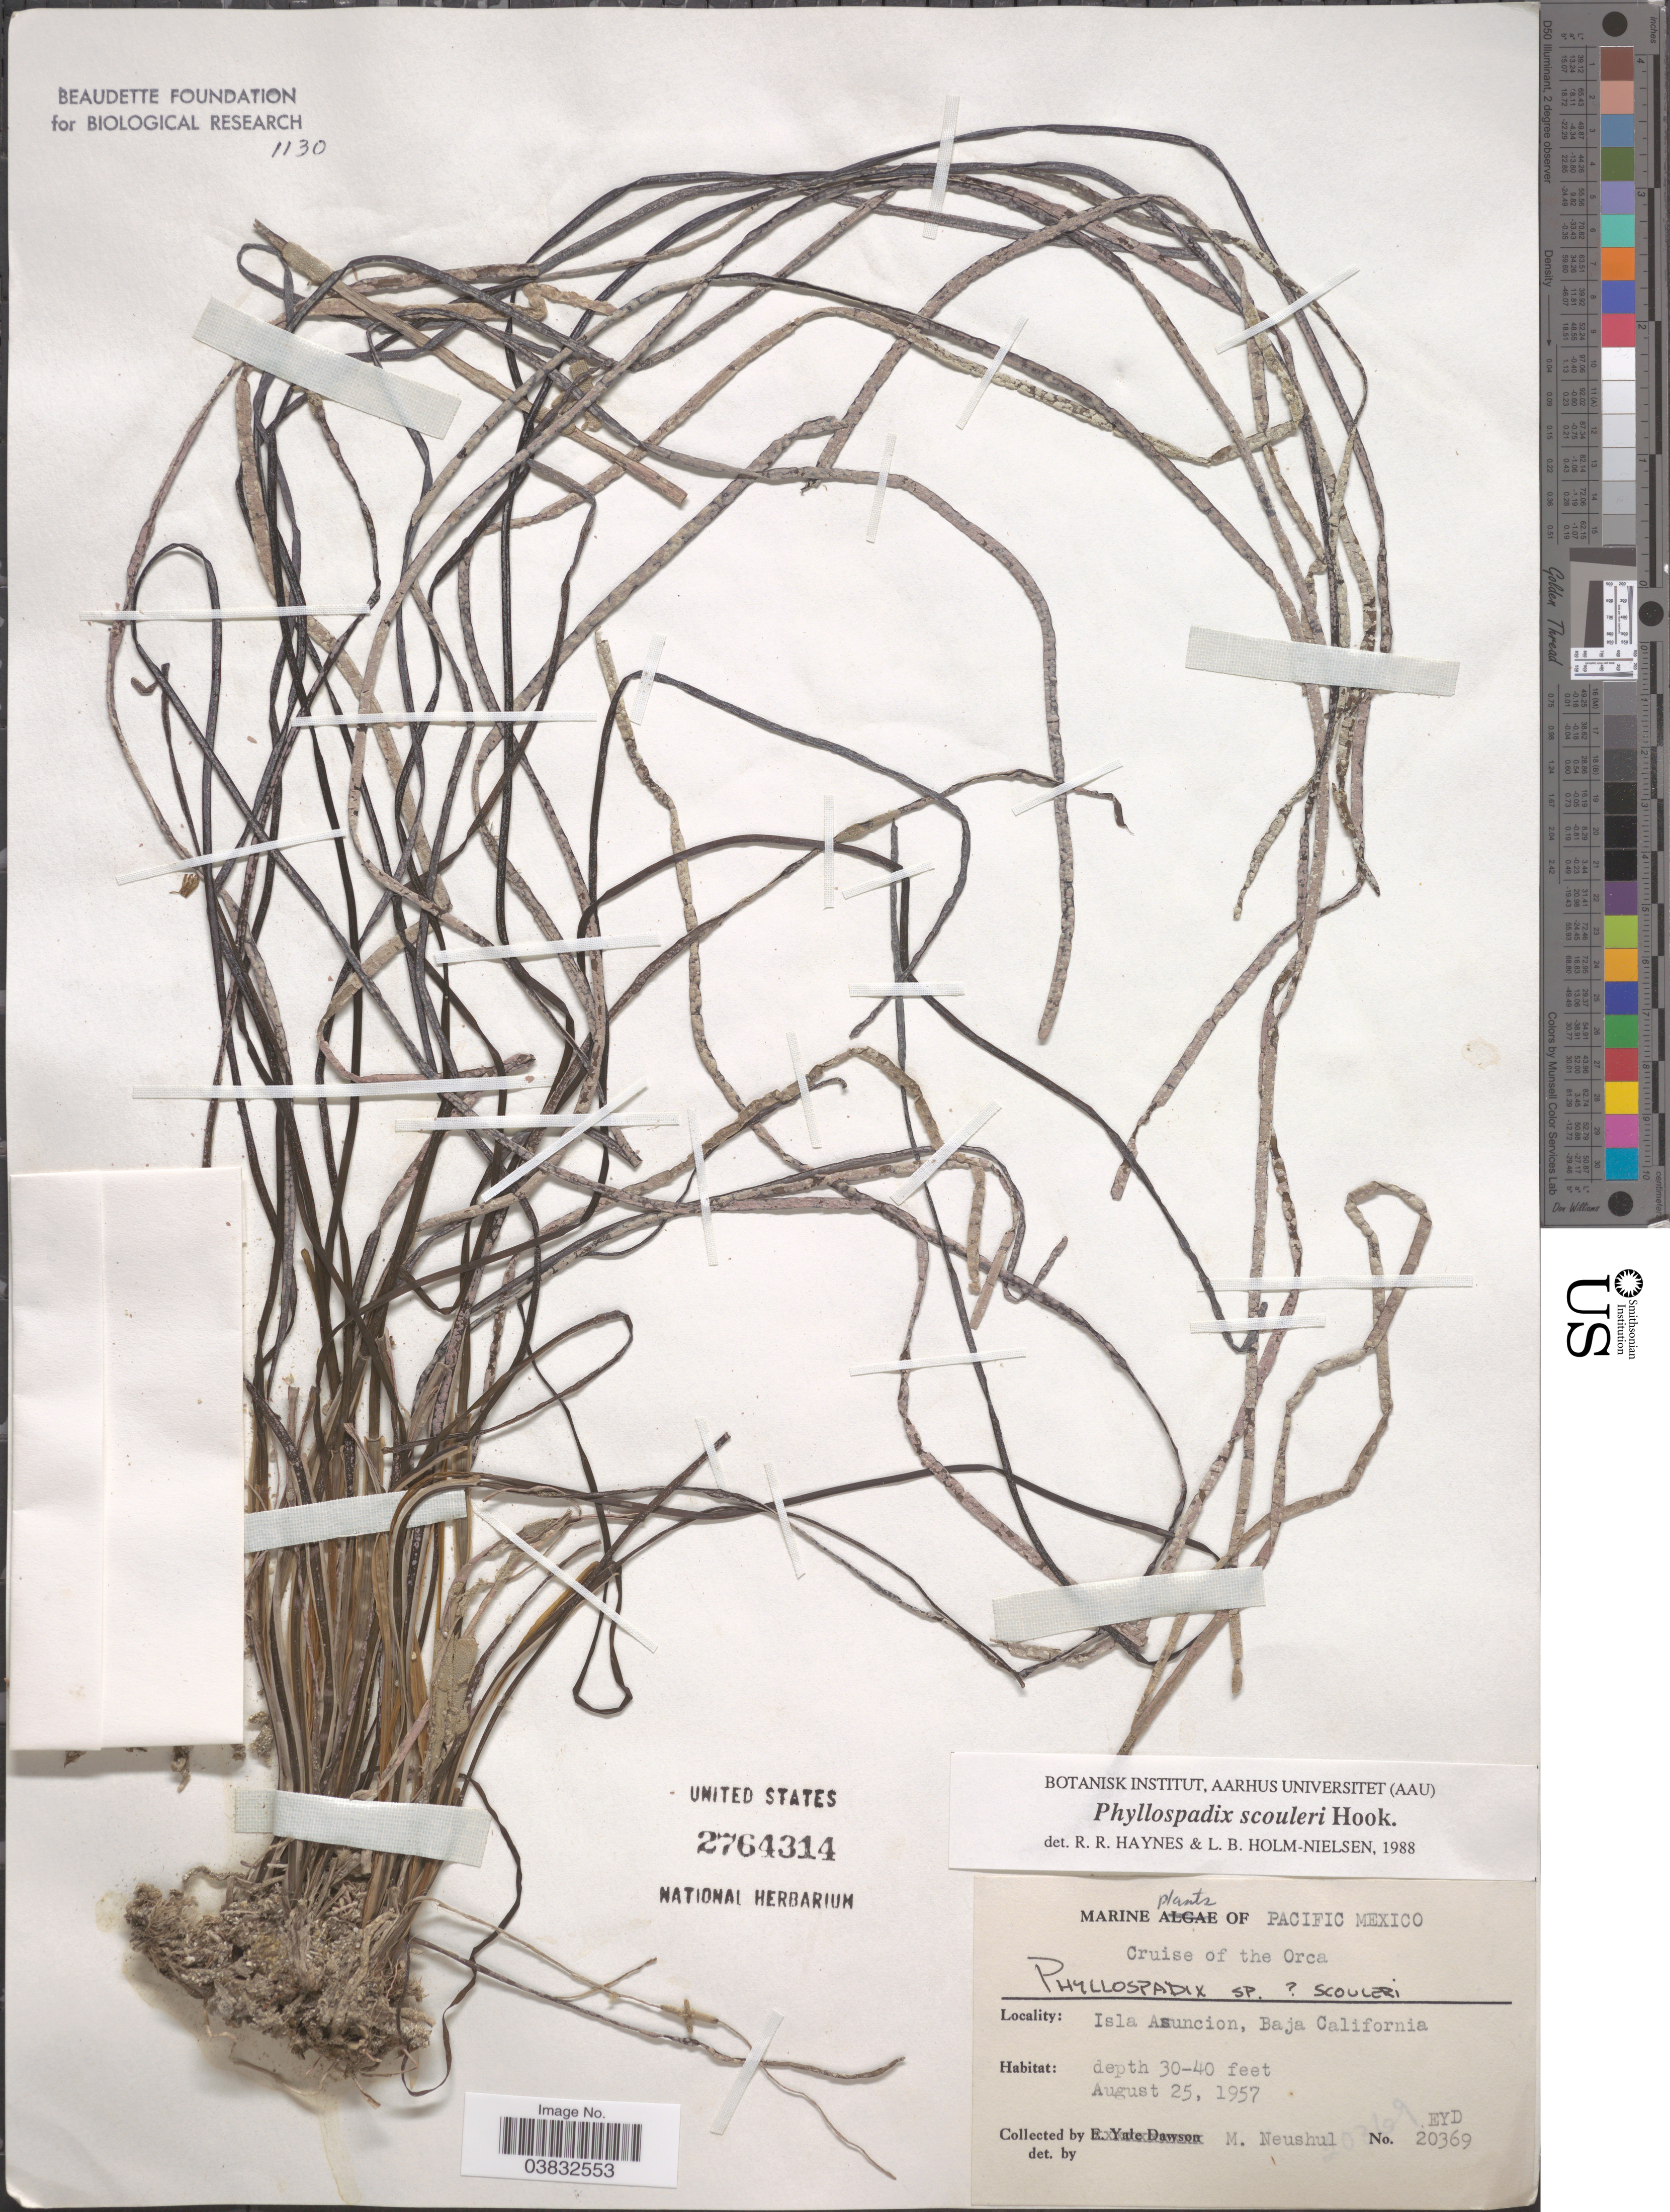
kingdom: Plantae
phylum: Tracheophyta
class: Liliopsida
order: Alismatales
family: Zosteraceae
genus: Phyllospadix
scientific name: Phyllospadix scouleri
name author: Hook.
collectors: M. Neushul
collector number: EYD20369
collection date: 1957-08-25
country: Mexico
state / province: Baja California Norte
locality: Pacific Mexico. [unsure placement] Cruise of the Orca. Isla Asuncion.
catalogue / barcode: US 2764314